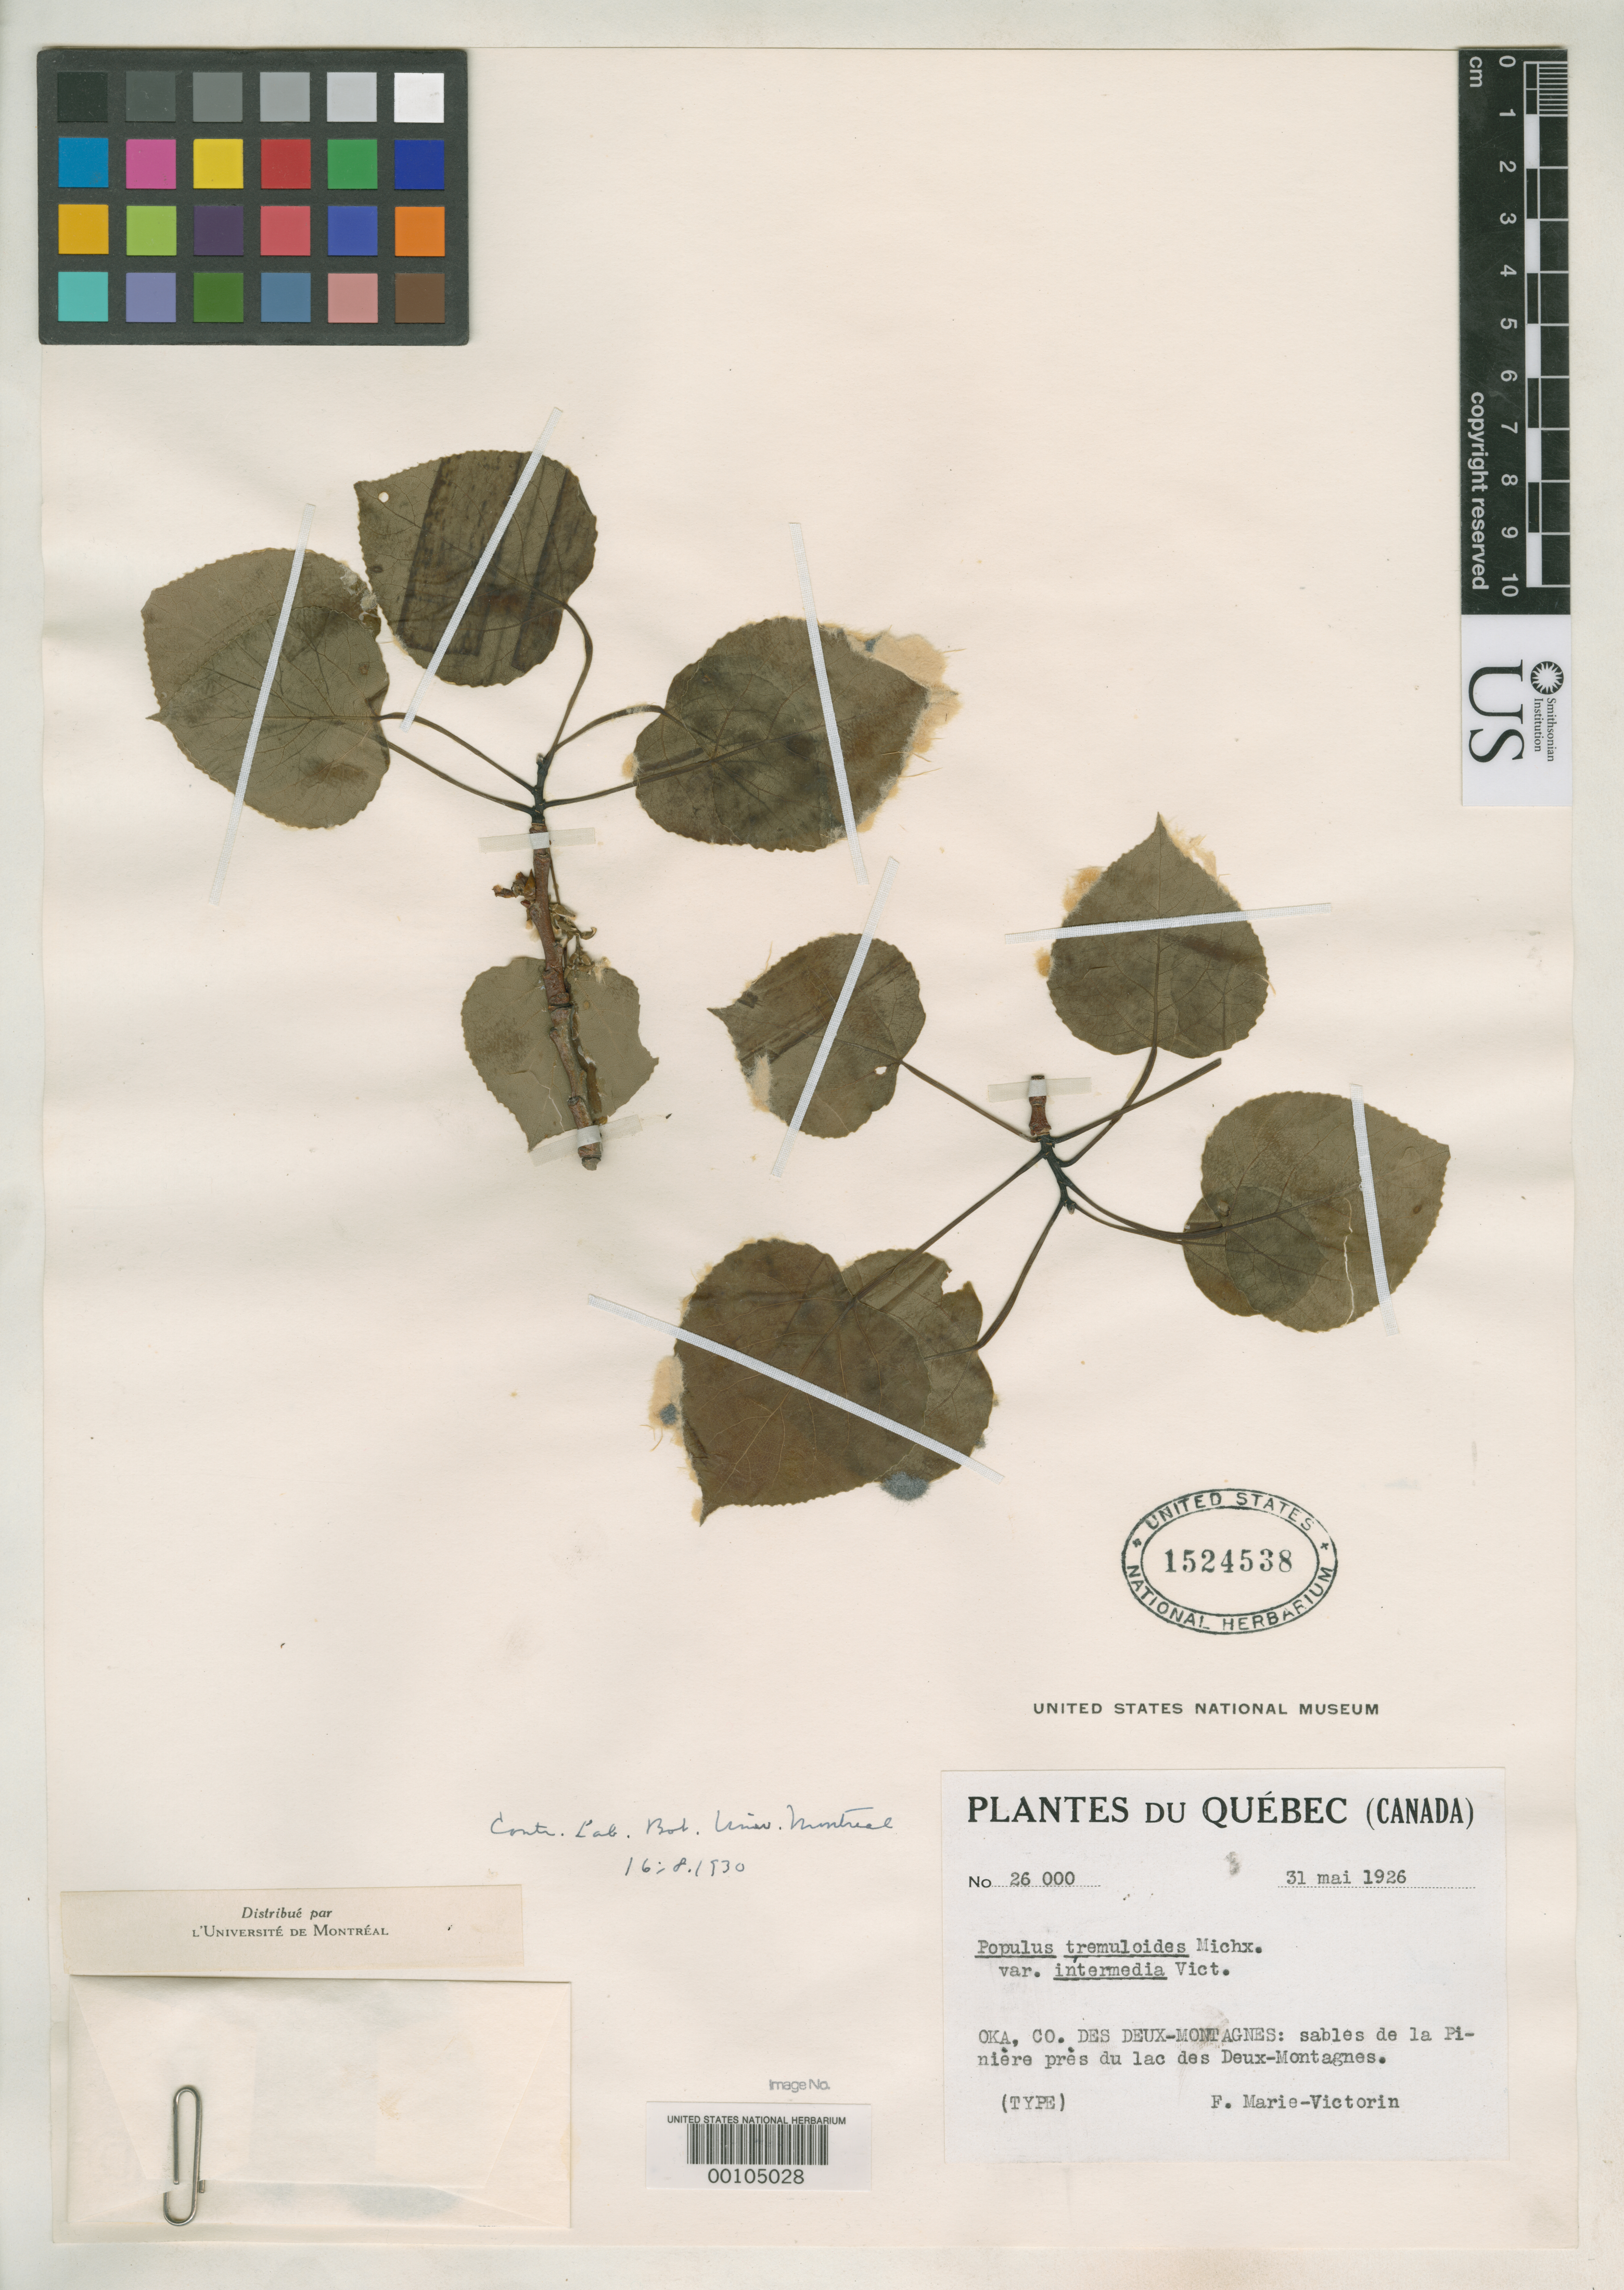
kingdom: Plantae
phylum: Tracheophyta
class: Magnoliopsida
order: Malpighiales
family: Salicaceae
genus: Populus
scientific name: Populus tremuloides var. intermedia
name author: Vict.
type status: Isotype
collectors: Fr. Marie-Victorin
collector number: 26000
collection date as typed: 31 May 1926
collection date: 1926-05-31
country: Canada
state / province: Quebec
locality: Des Deux-montagnes.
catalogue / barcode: US 1524538